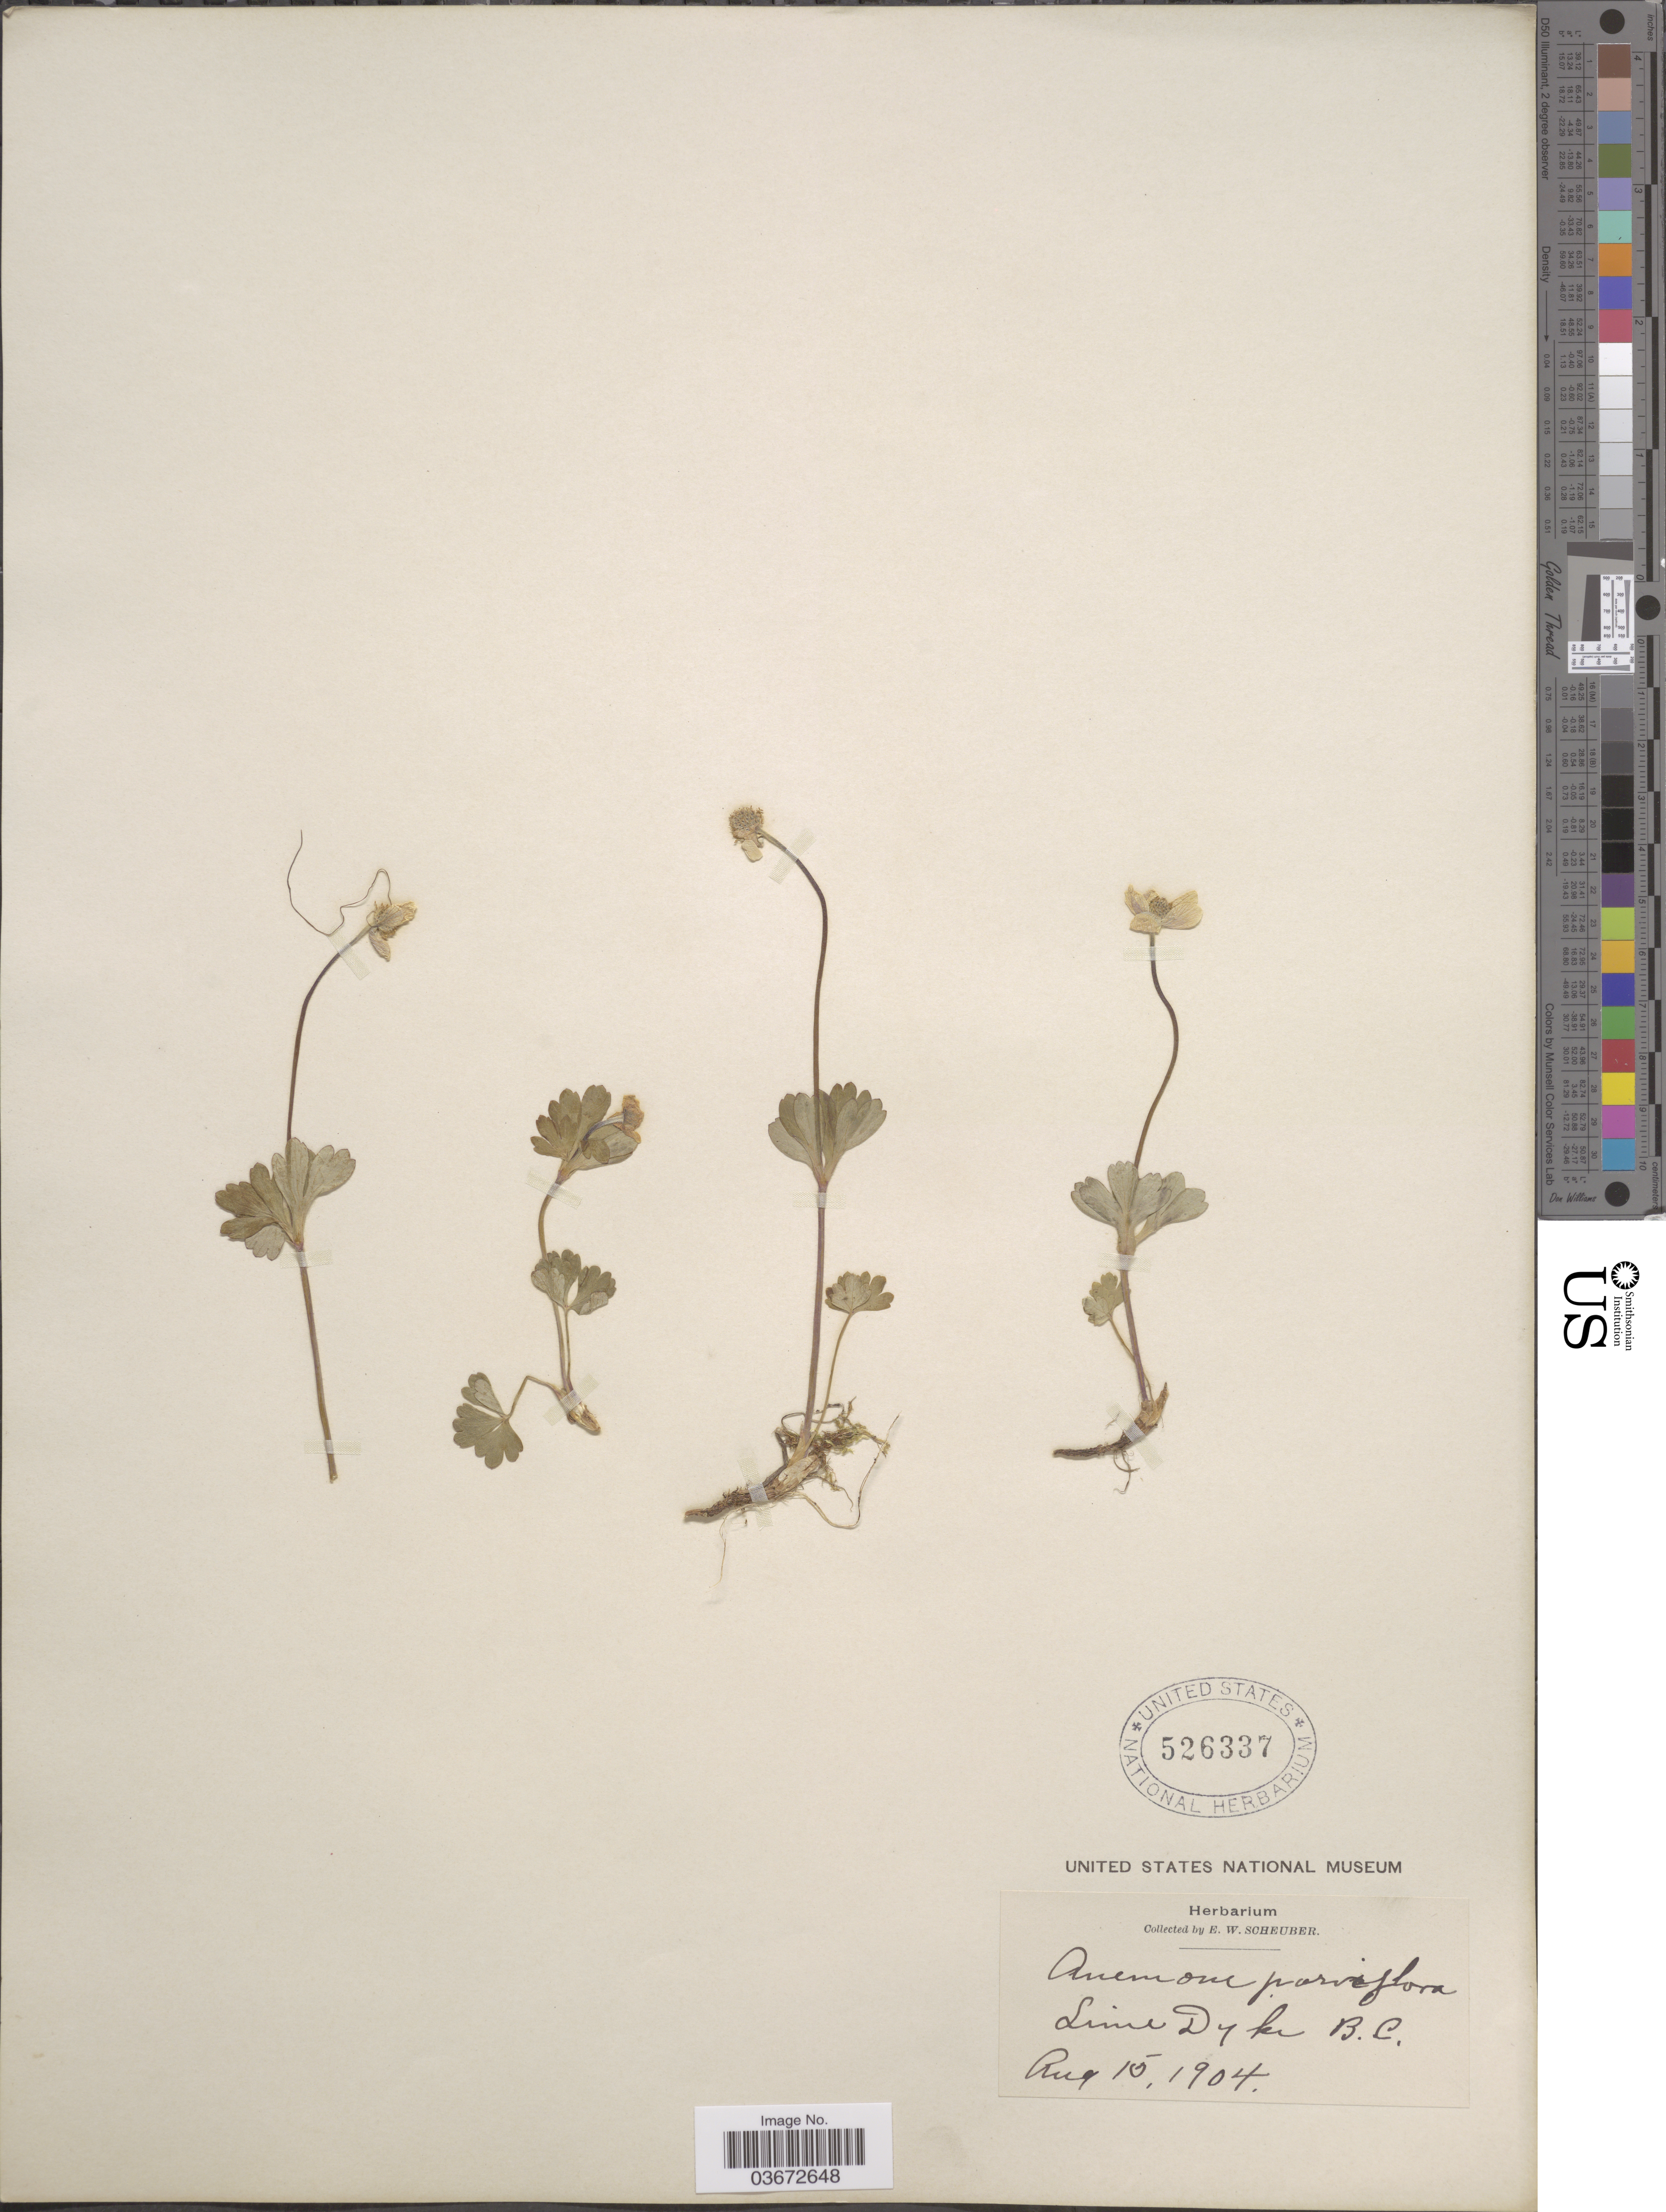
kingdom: Plantae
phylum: Tracheophyta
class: Magnoliopsida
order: Ranunculales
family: Ranunculaceae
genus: Anemone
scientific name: Anemone parviflora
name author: Michx.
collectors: E. Scheuber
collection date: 1904-08-15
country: Canada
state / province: British Columbia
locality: Lime Dyke.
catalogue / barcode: US 526337